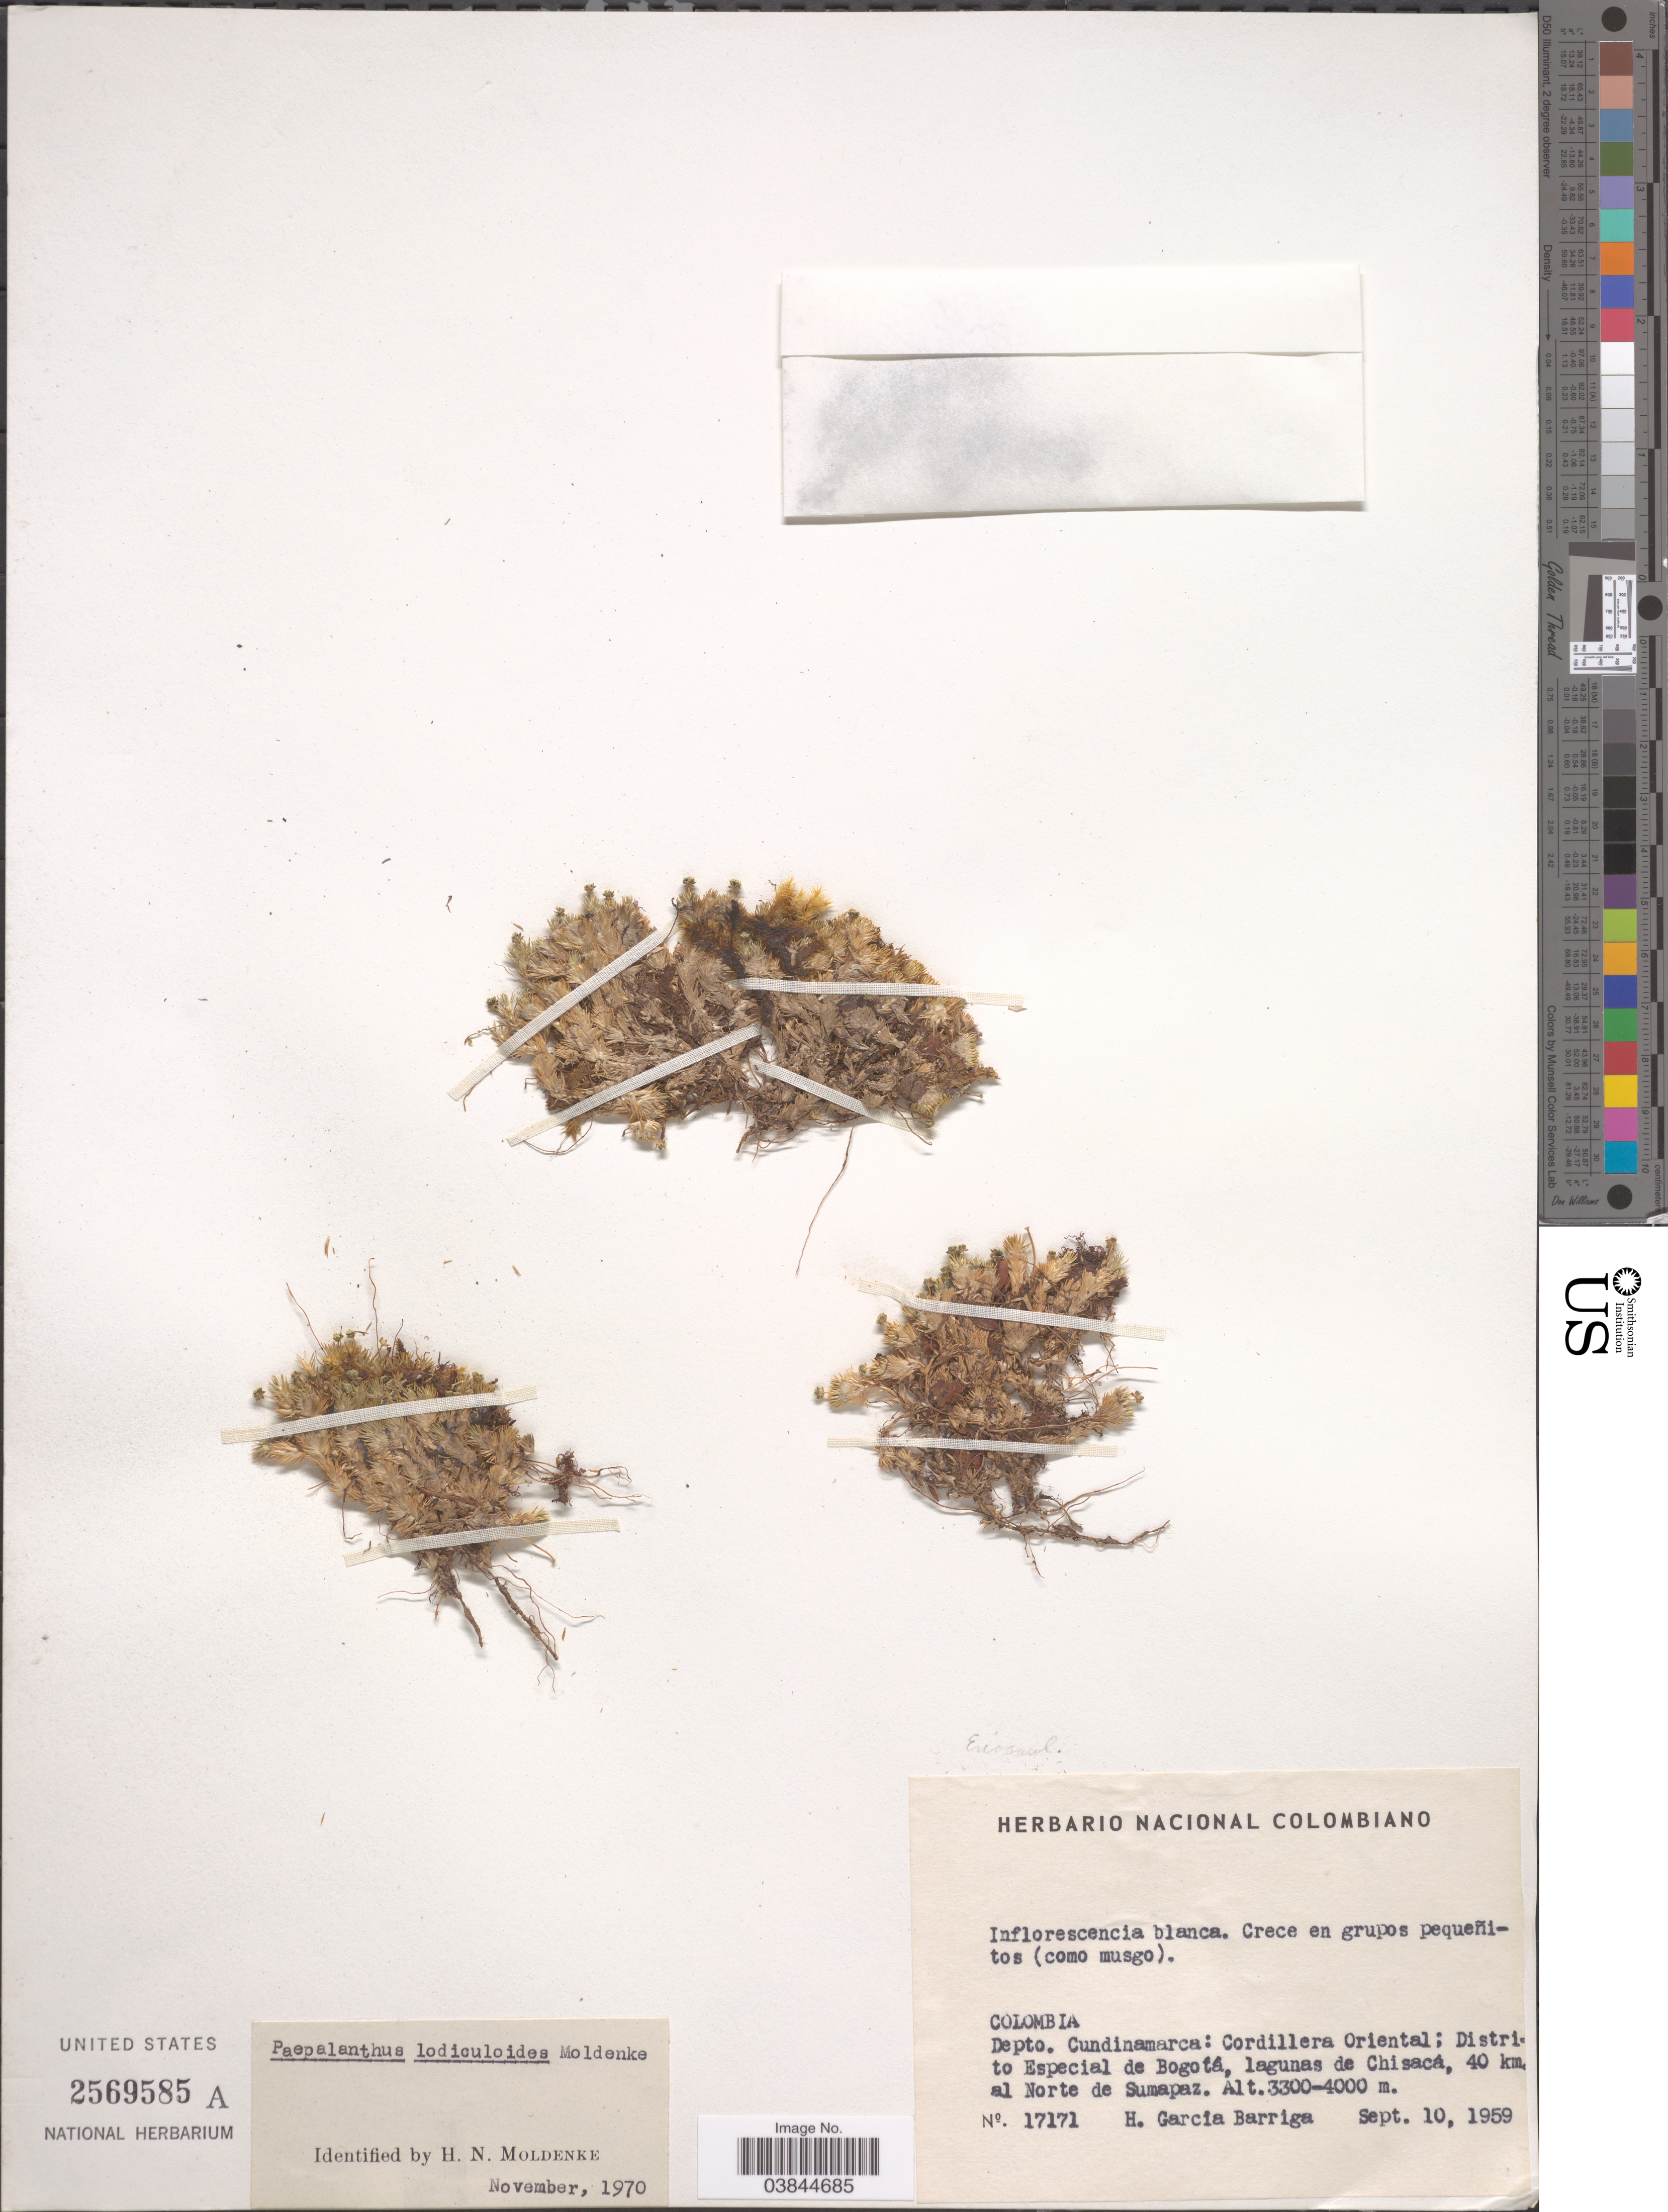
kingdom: Plantae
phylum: Tracheophyta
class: Liliopsida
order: Poales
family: Eriocaulaceae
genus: Paepalanthus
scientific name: Paepalanthus lodiculoides var. lodiculoides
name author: Moldenke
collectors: H. García Barriga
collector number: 17171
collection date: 1959-09-10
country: Colombia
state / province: Cundinamarca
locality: Depto. Cundinamarca: Cordillera Oriental; Distrito Especial de Bogotá, lagunas de Chisacá, 40 km. al Norte de Sumapaz.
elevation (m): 3300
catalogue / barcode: US 2569585A